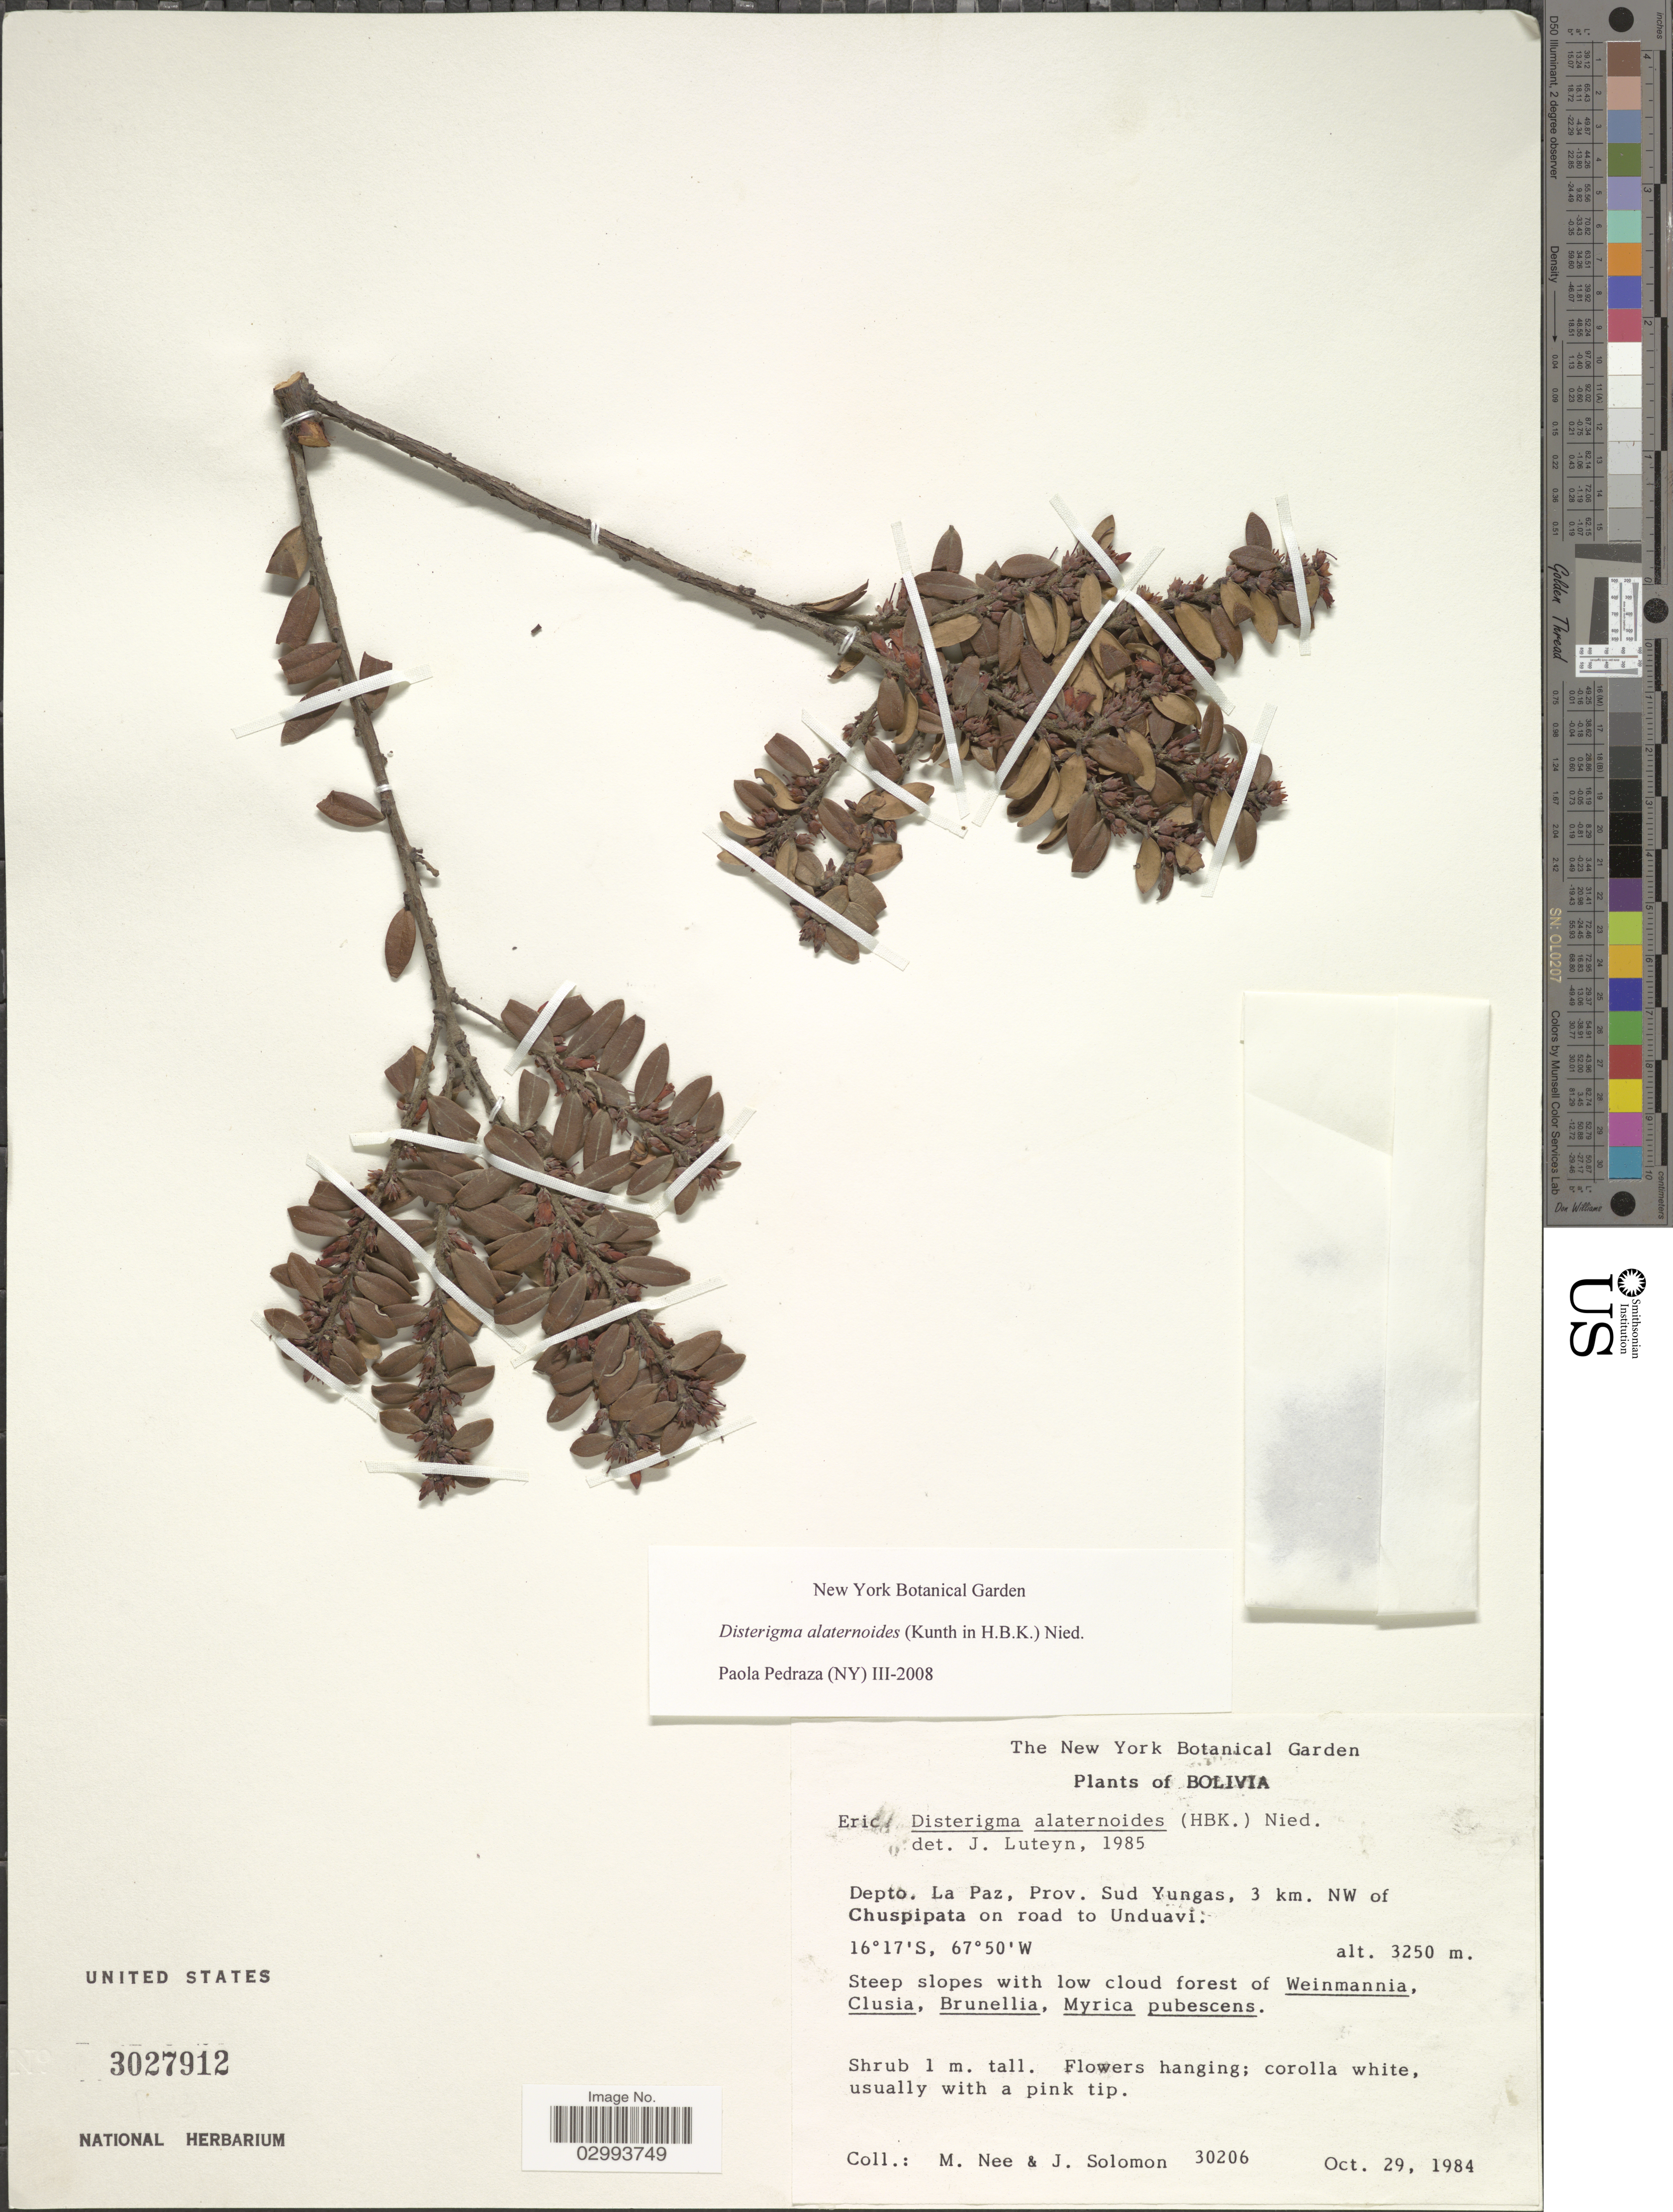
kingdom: Plantae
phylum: Tracheophyta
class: Magnoliopsida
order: Ericales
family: Ericaceae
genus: Disterigma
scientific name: Disterigma alaternoides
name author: (Kunth) Nied.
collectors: M. Nee & J. Solomon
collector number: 30206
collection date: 1984-10-29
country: Bolivia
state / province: La Paz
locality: Depto. La Paz, Prov. Sud Yungas, 3 km. NW of Chuspipata on road to Unduavi.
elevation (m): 3250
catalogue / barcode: US 3027912